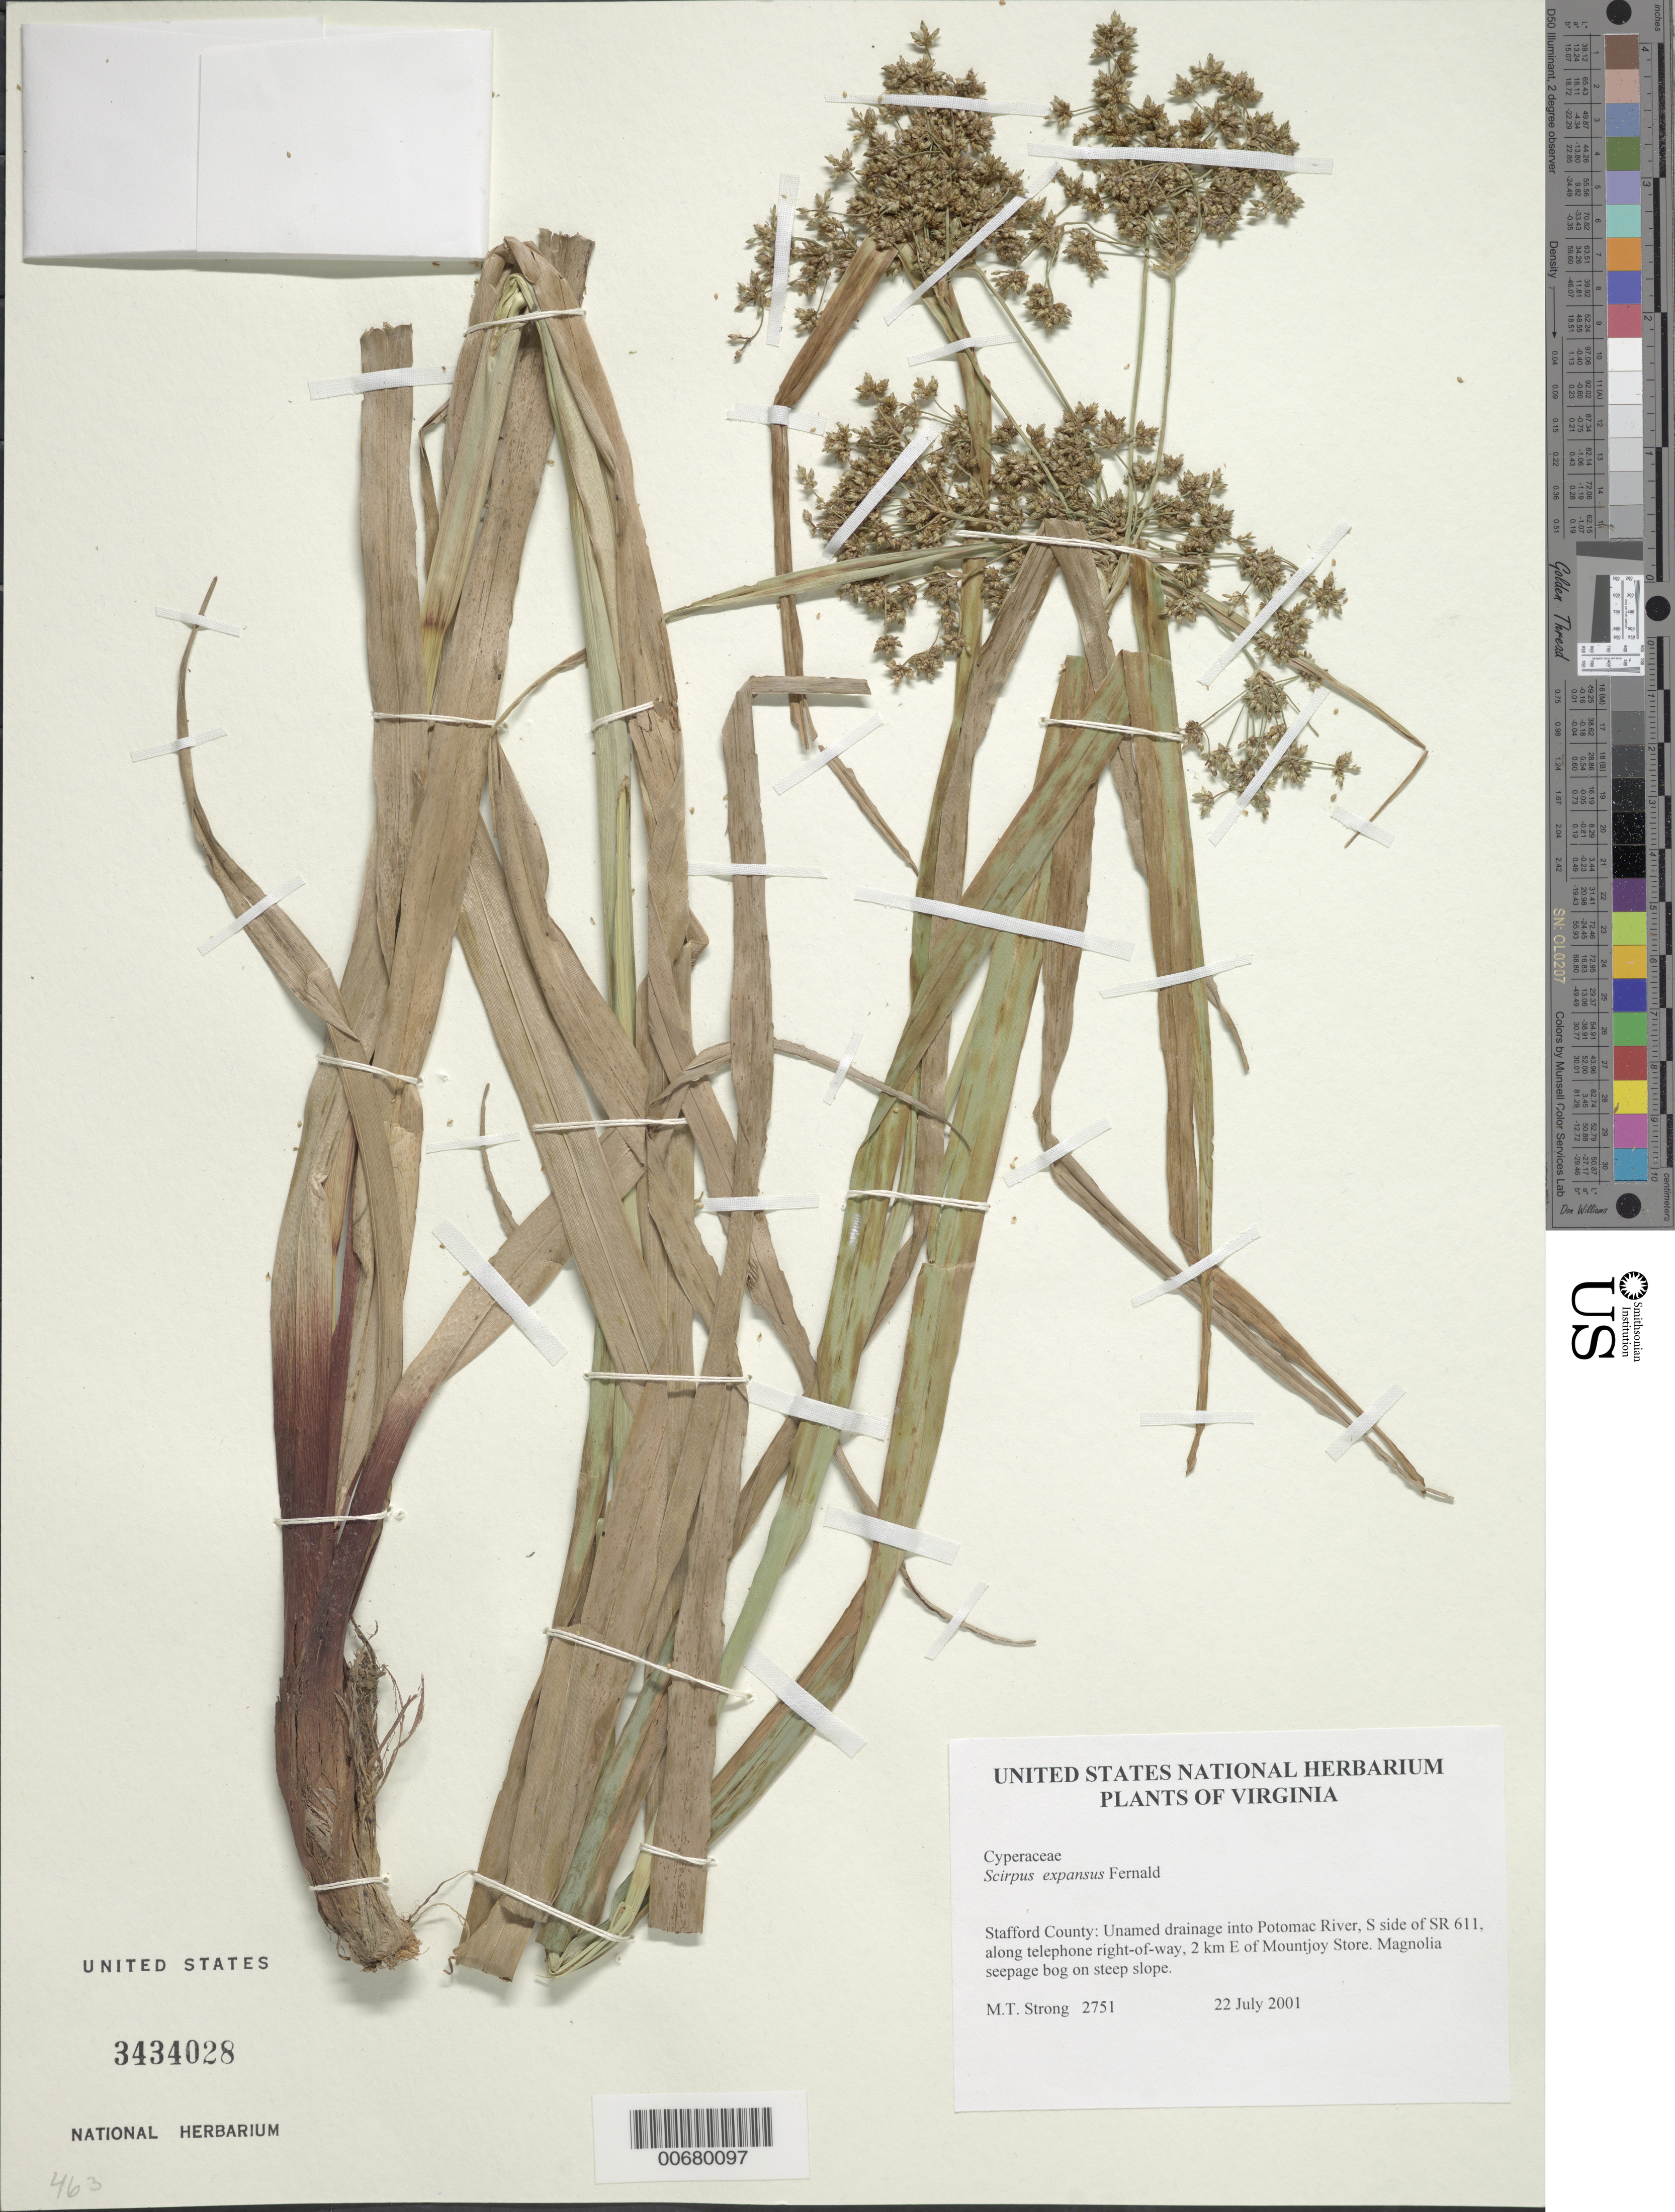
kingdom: Plantae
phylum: Tracheophyta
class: Liliopsida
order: Poales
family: Cyperaceae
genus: Scirpus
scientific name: Scirpus expansus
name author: Fernald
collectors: M. T. Strong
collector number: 2751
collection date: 2001-07-22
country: United States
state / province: Virginia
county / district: Stafford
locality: Stafford County: Unamed drainage into Potomac River, S side of SR 611, along telephone right-of-way, 2 km E of Mountjoy Store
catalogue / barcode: US 3434028